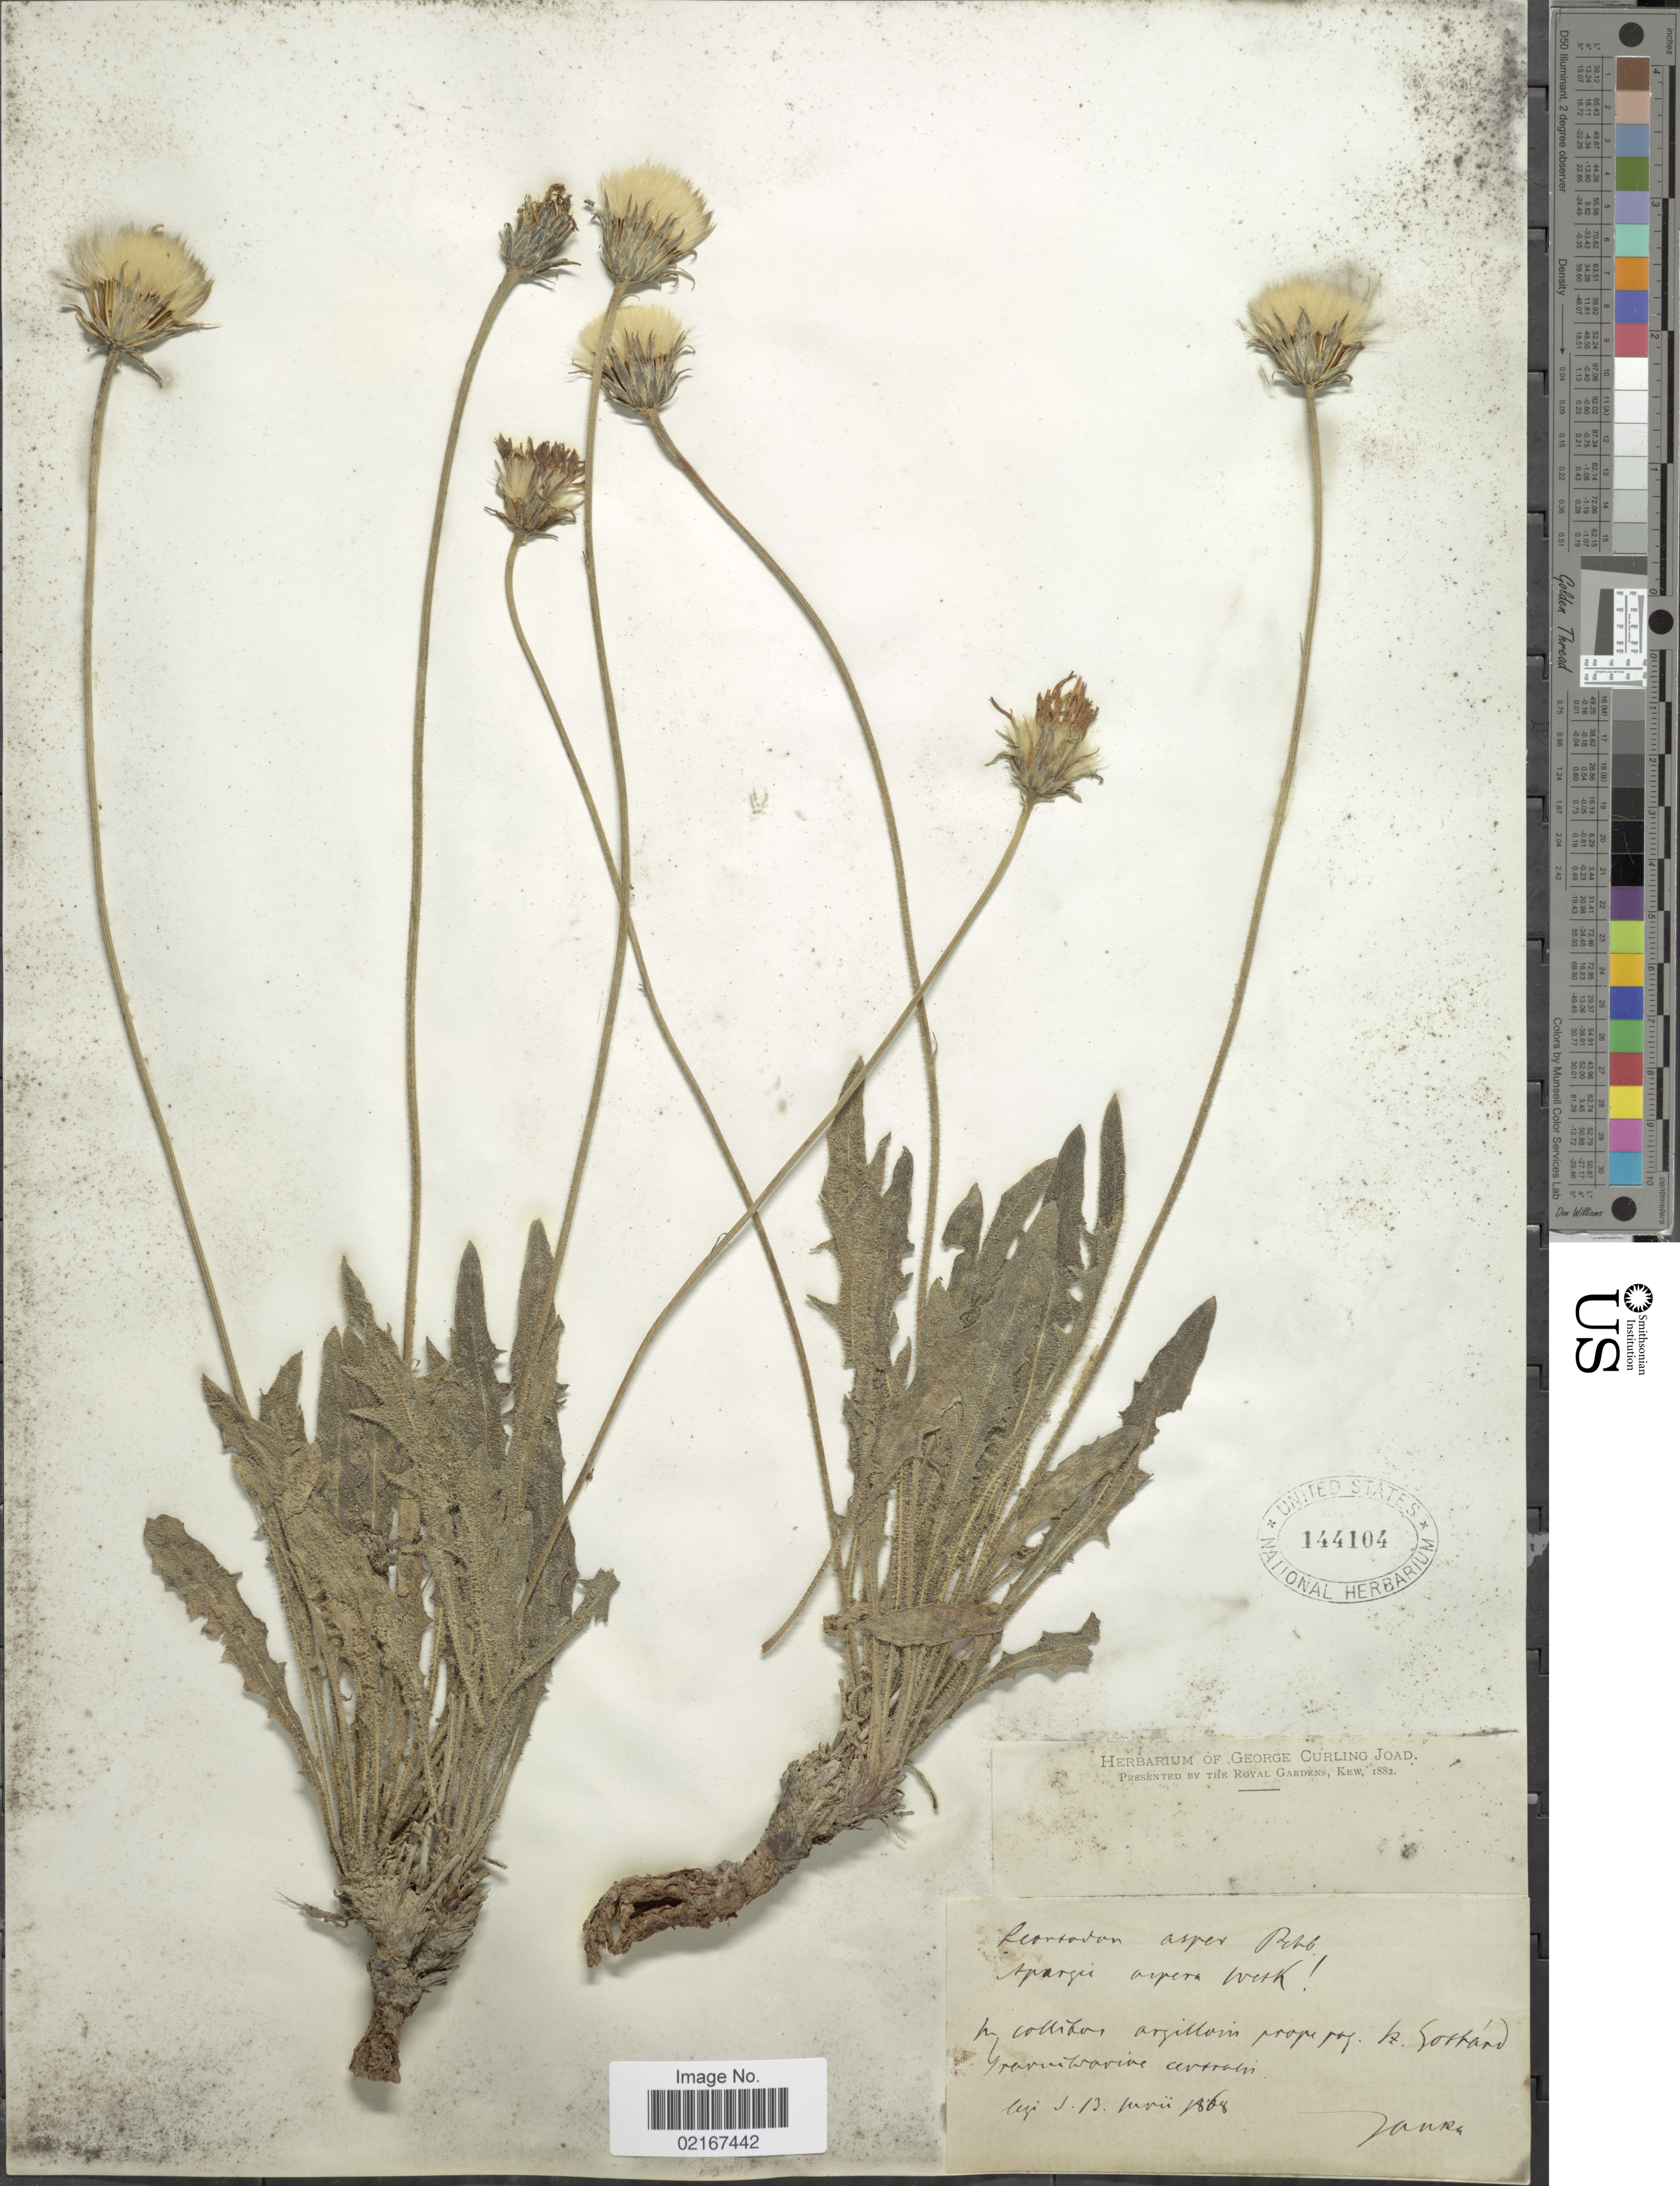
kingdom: Plantae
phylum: Tracheophyta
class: Magnoliopsida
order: Asterales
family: Asteraceae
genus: Leontodon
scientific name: Leontodon biscutellifolius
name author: DC.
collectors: V. Janka von Bulcs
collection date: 1868-05-13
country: Romania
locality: Prope pag. H Gottard [interpreted]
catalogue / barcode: US 144104